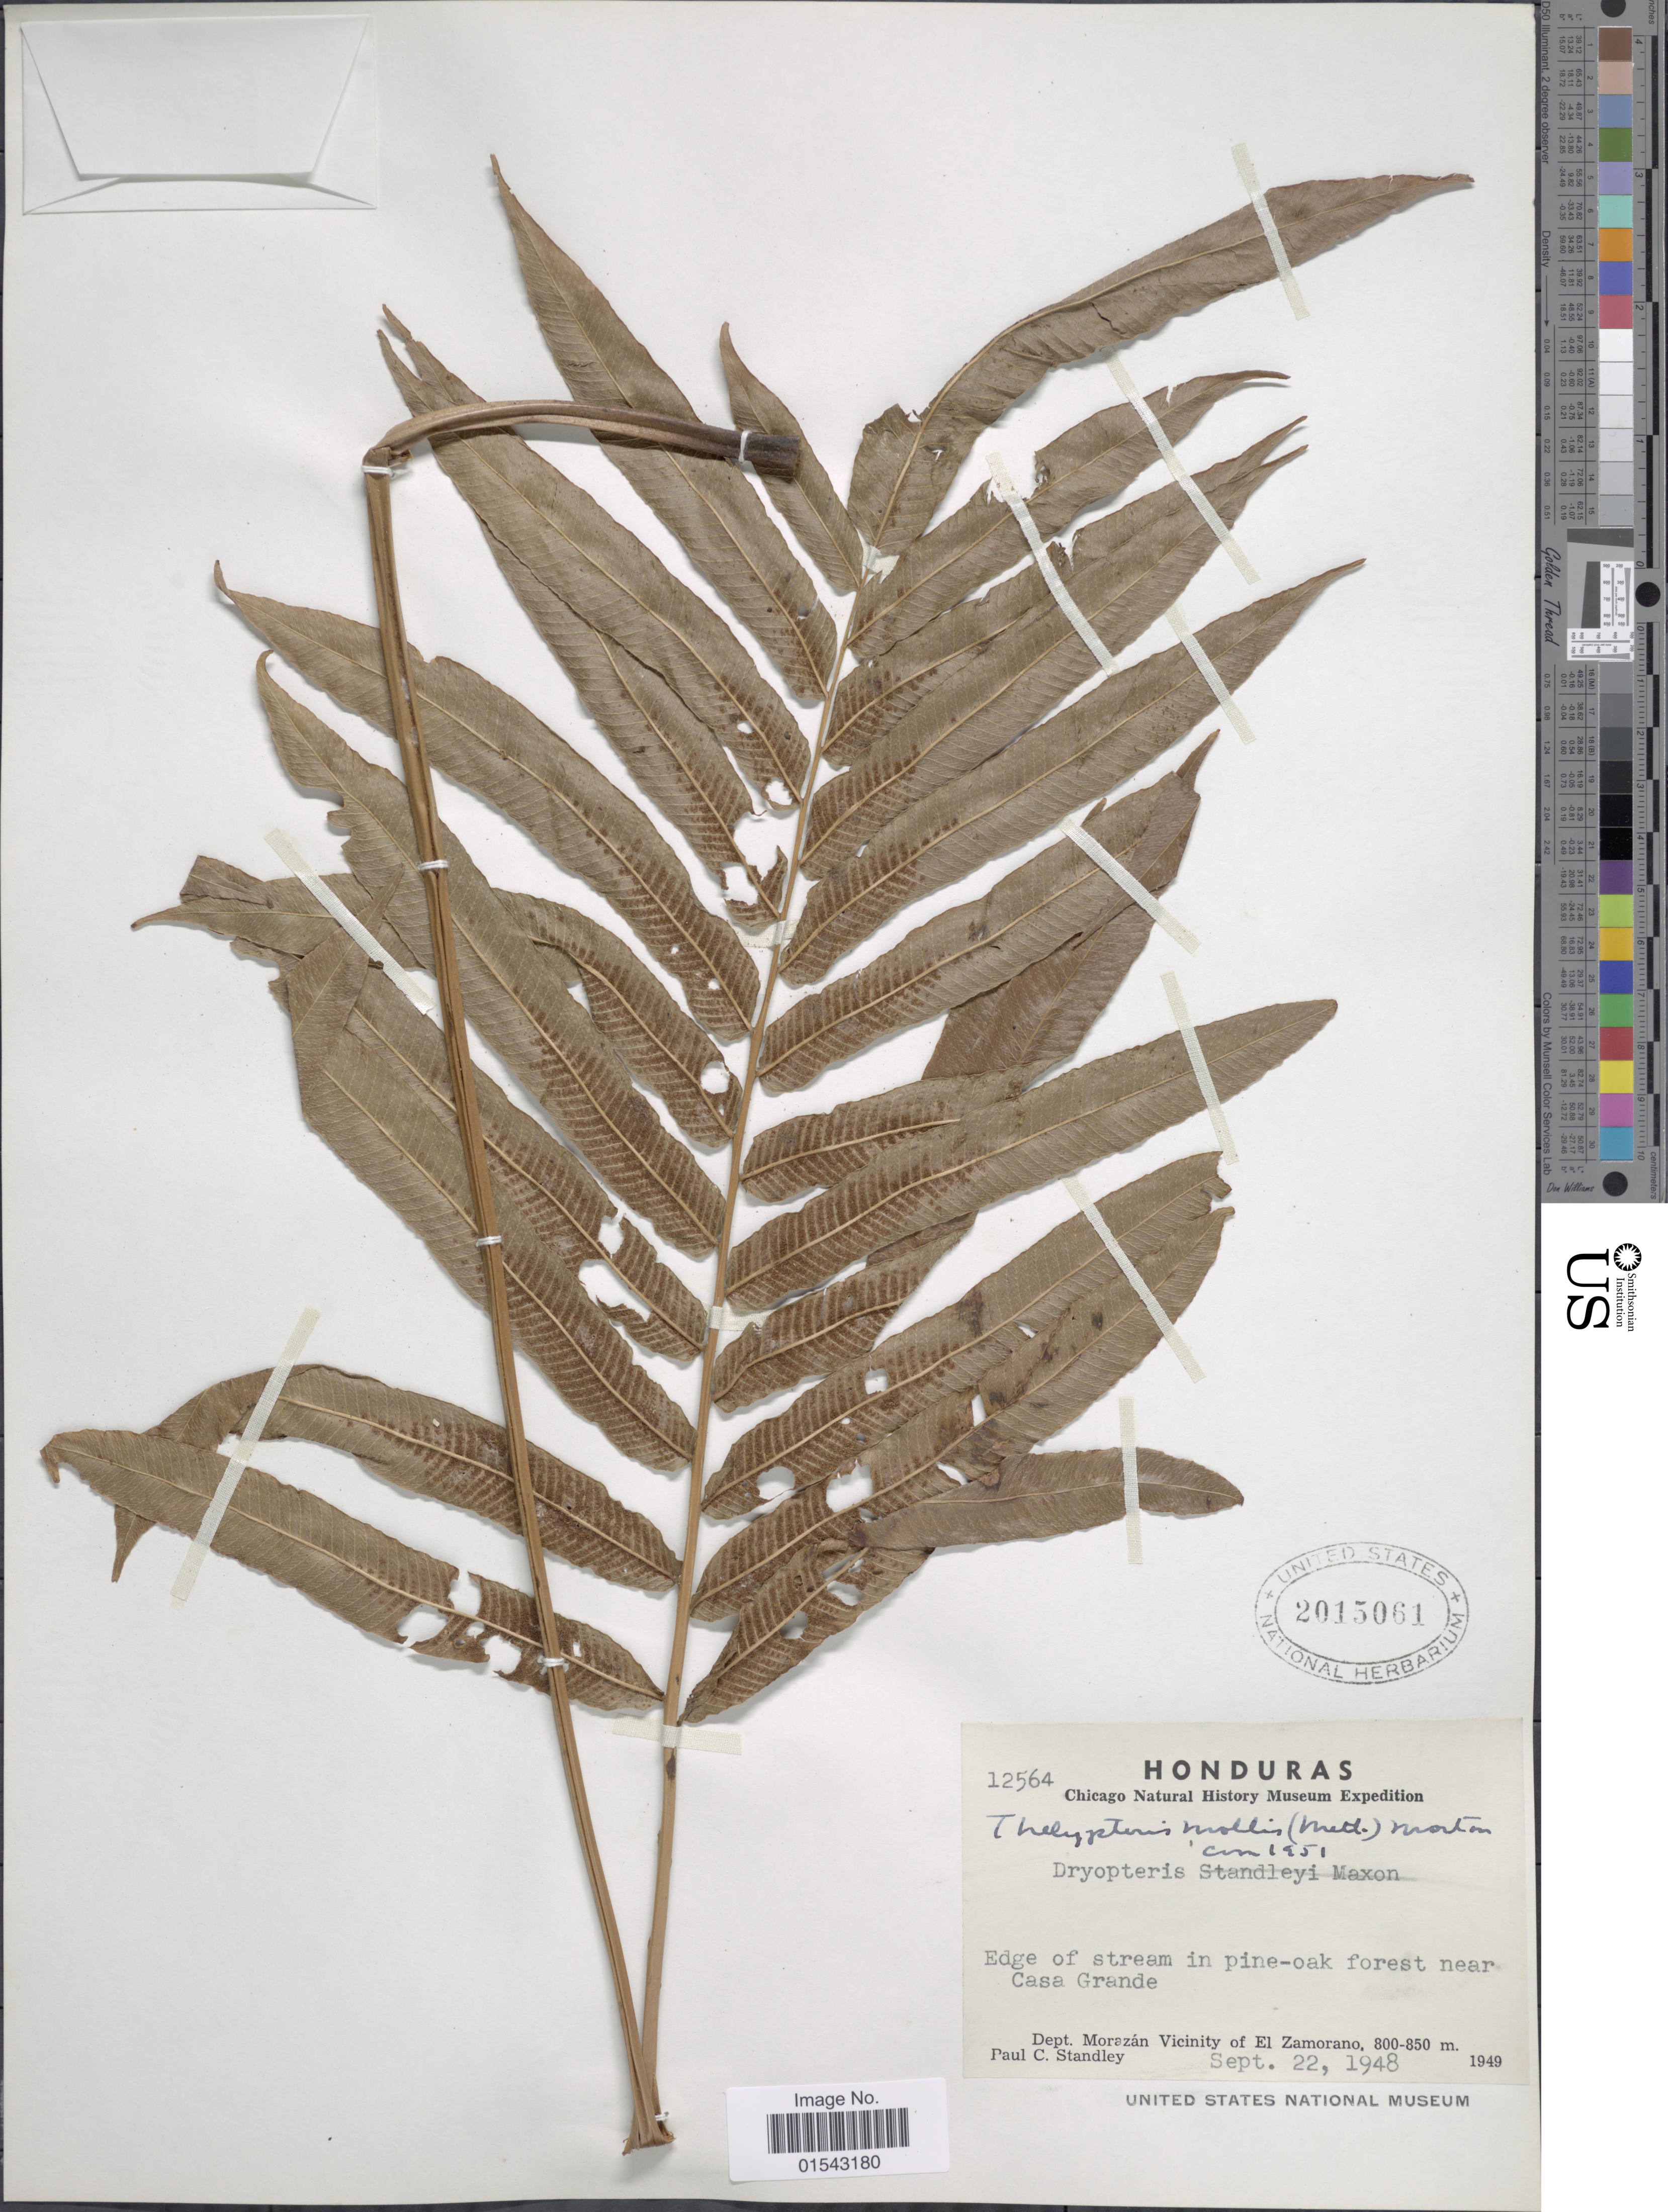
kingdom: Plantae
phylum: Tracheophyta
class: Polypodiopsida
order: Polypodiales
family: Thelypteridaceae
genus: Meniscium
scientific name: Meniscium arborescens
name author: Humb. & Bonpl. ex Willd.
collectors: P. C. Standley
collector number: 12564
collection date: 1948-09-22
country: Honduras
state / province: Fco. Morazán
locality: Honduras, Dept. Morazan, vicinity of El Zamorano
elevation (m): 800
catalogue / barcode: US 2015061